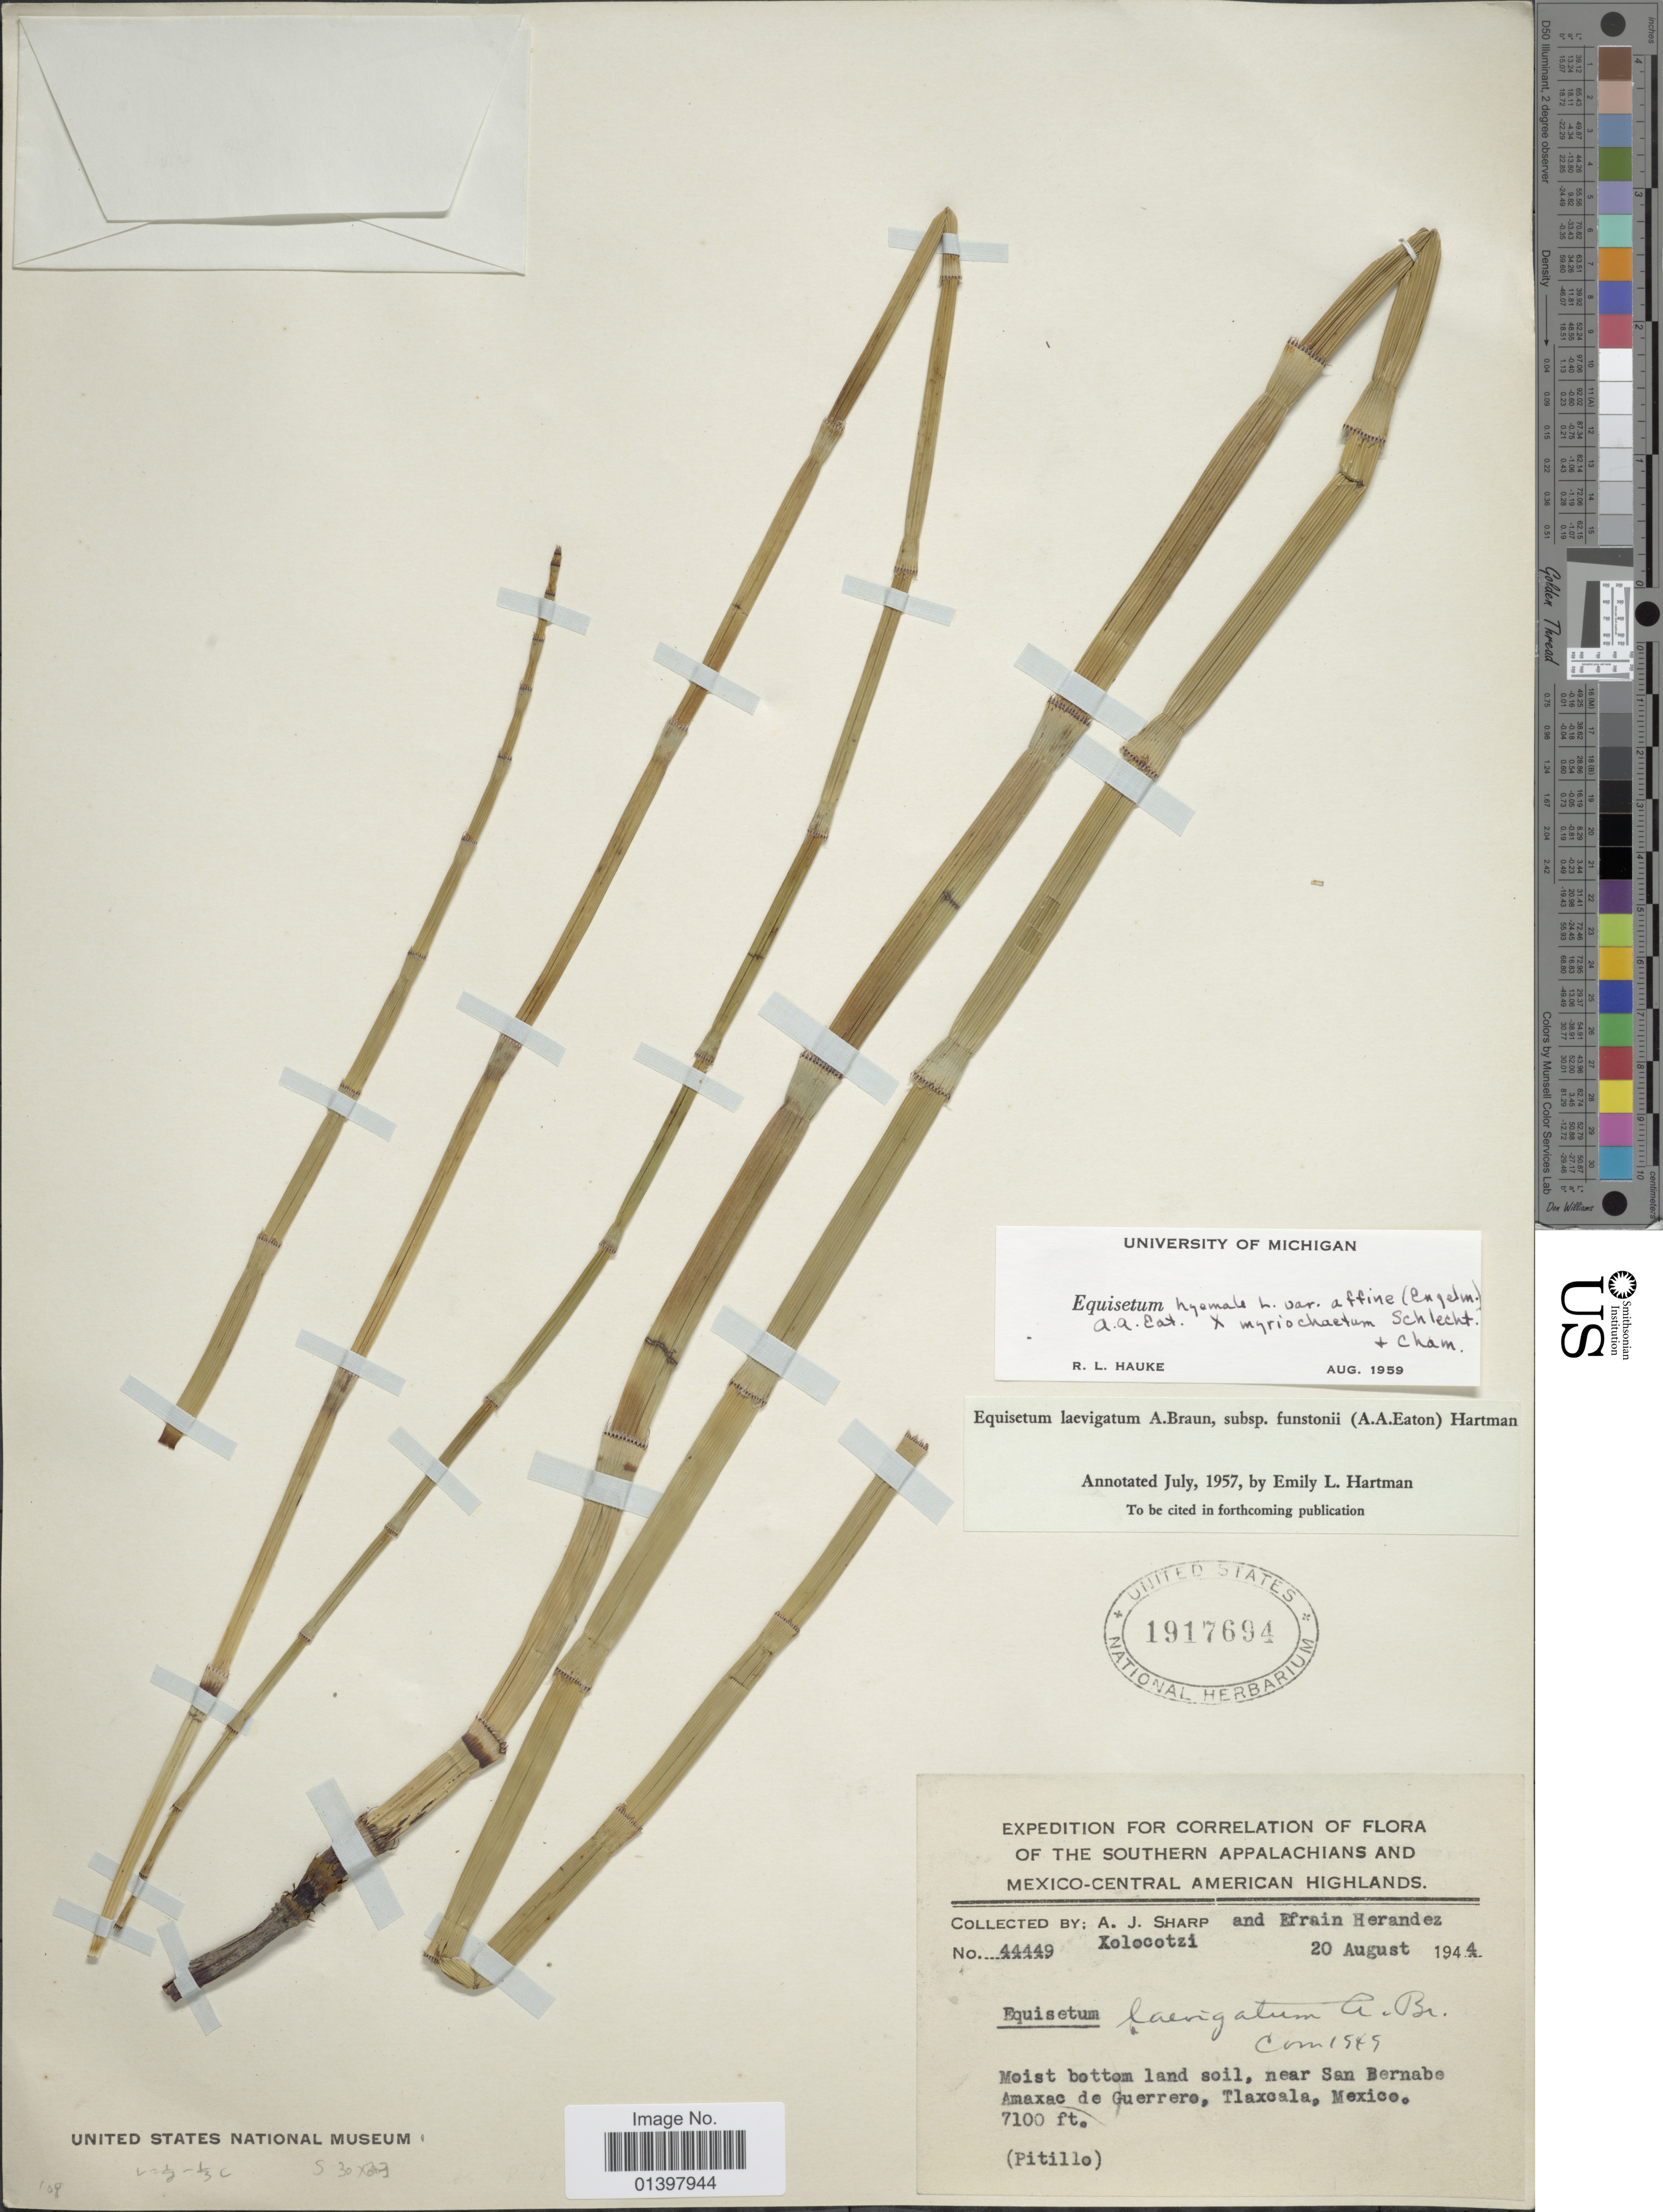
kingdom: Plantae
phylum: Tracheophyta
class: Polypodiopsida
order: Equisetales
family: Equisetaceae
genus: Equisetum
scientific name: Equisetum hyemale x E. myriochaetum Schltdl. & Cham.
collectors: A. J. Sharp & E. Xolocotz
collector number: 44449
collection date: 1944-08-20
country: Mexico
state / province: Guerrero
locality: Moist bottom land soil, near San Bernabe Amaxac de Guerrero, Tlaxcala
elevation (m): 2164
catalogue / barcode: US 1917694